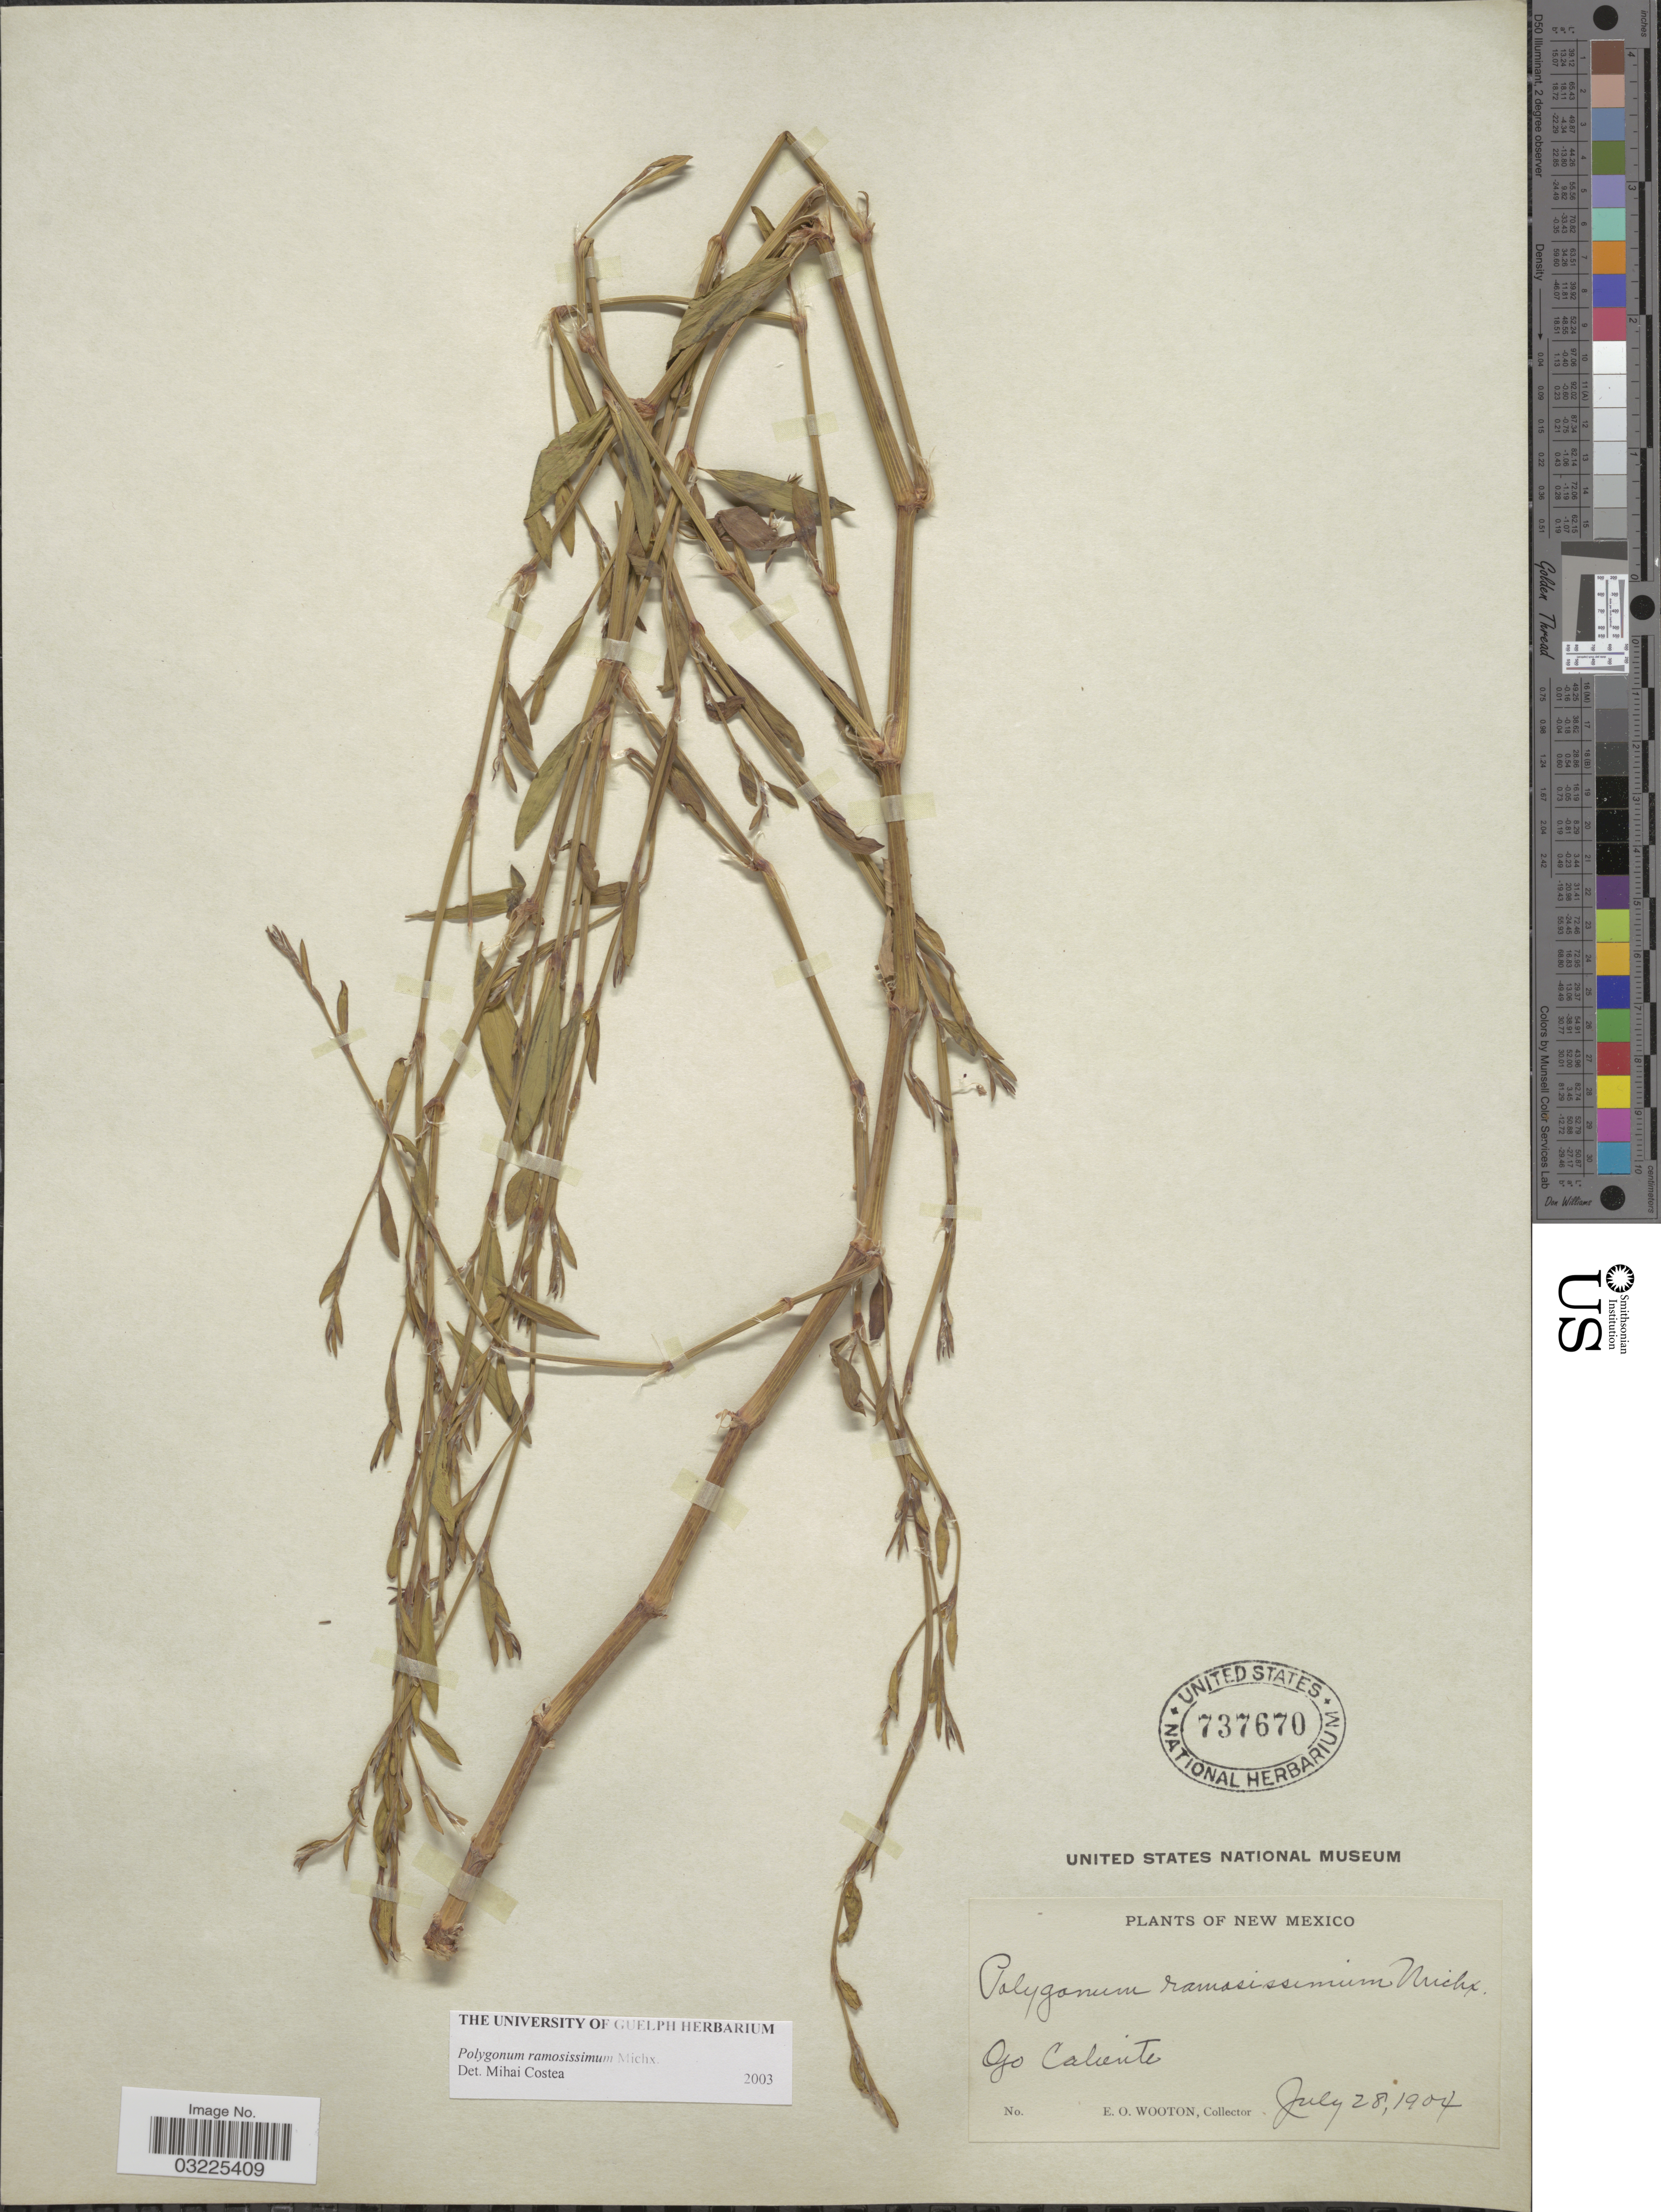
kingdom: Plantae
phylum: Tracheophyta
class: Magnoliopsida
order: Caryophyllales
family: Polygonaceae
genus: Polygonum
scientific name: Polygonum ramosissimum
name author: Michx.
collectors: E. O. Wooton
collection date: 1904-07-28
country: United States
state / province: New Mexico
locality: Ojo Caliente.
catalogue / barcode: US 737670